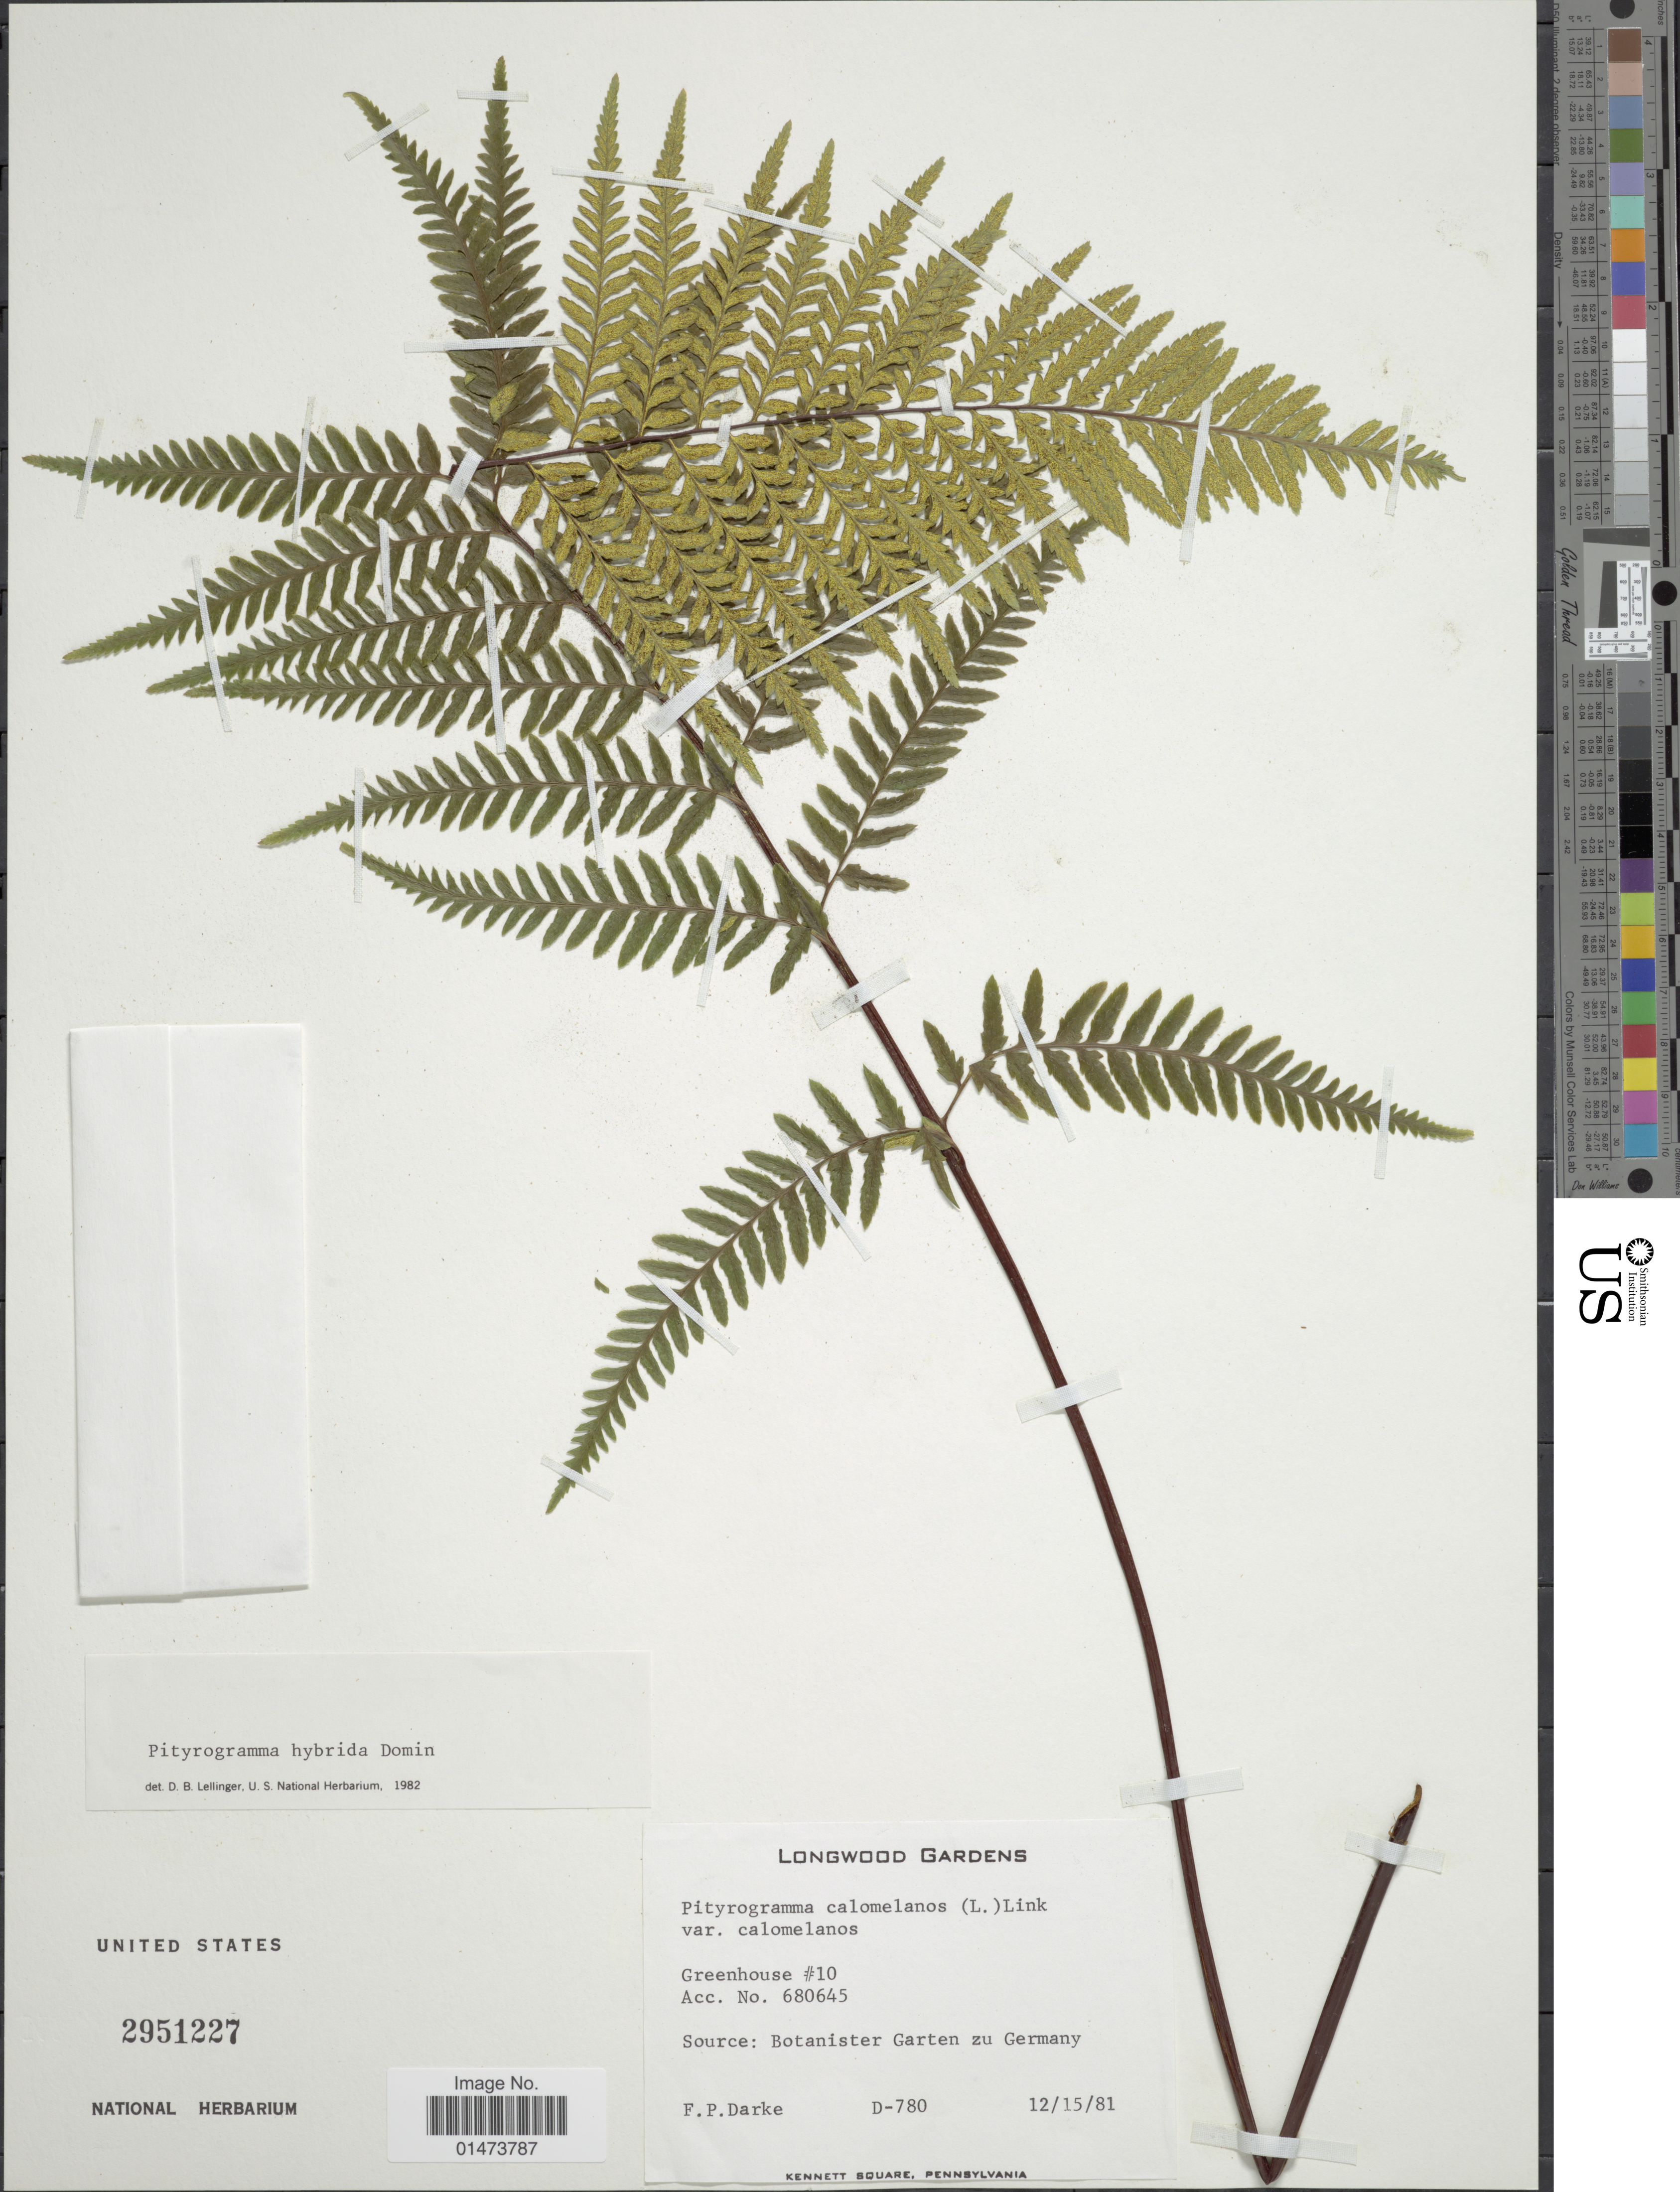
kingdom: Plantae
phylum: Tracheophyta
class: Polypodiopsida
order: Polypodiales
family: Pteridaceae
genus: Pityrogramma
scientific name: Pityrogramma calomelanos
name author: (L.) Link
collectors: F. Darke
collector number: D-780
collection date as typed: Transcribed d/m/y: 15/12/81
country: United States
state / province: Pennsylvania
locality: Longwood Gardens, Greenhouse #10, Kennett Square.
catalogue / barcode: US 2951227